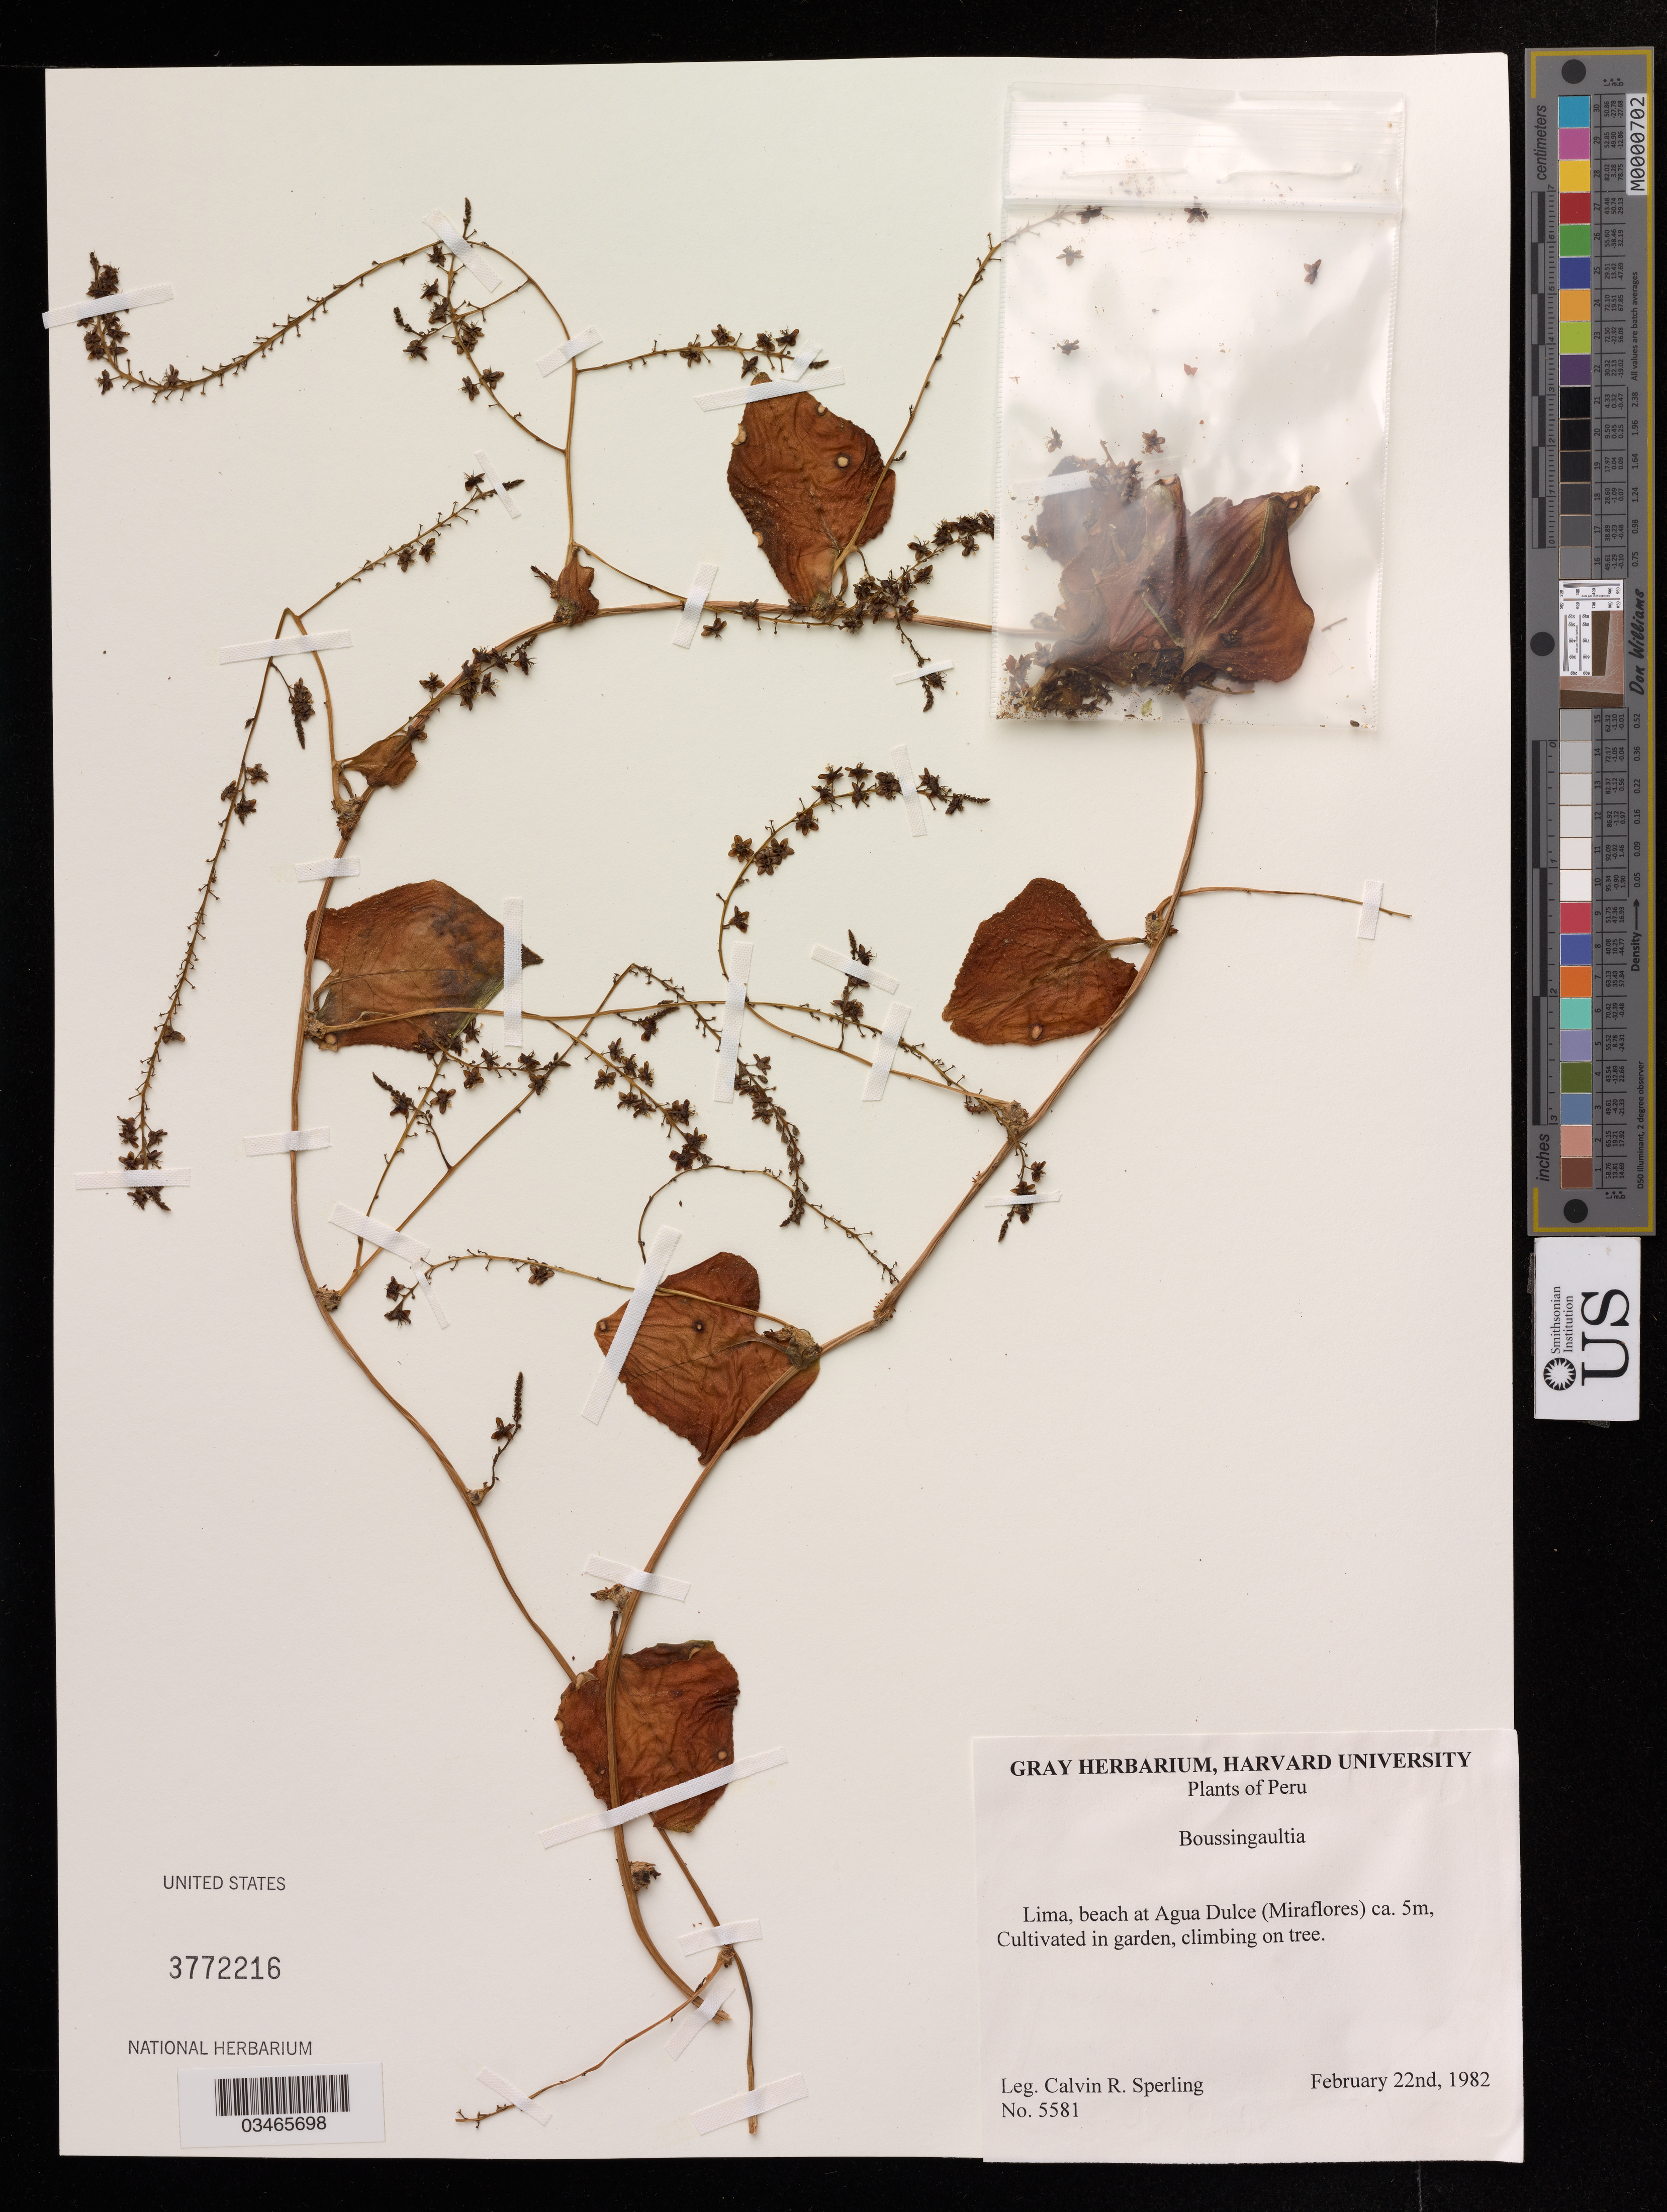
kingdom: Plantae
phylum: Tracheophyta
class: Magnoliopsida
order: Caryophyllales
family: Basellaceae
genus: Boussingaultia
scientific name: Boussingaultia sp.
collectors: C. R. Sperling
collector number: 5581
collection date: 1982-02-22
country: Peru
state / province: Lima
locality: Beach at Agua Dulce (Miraflores), in garden.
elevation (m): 5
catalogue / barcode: US 3772216